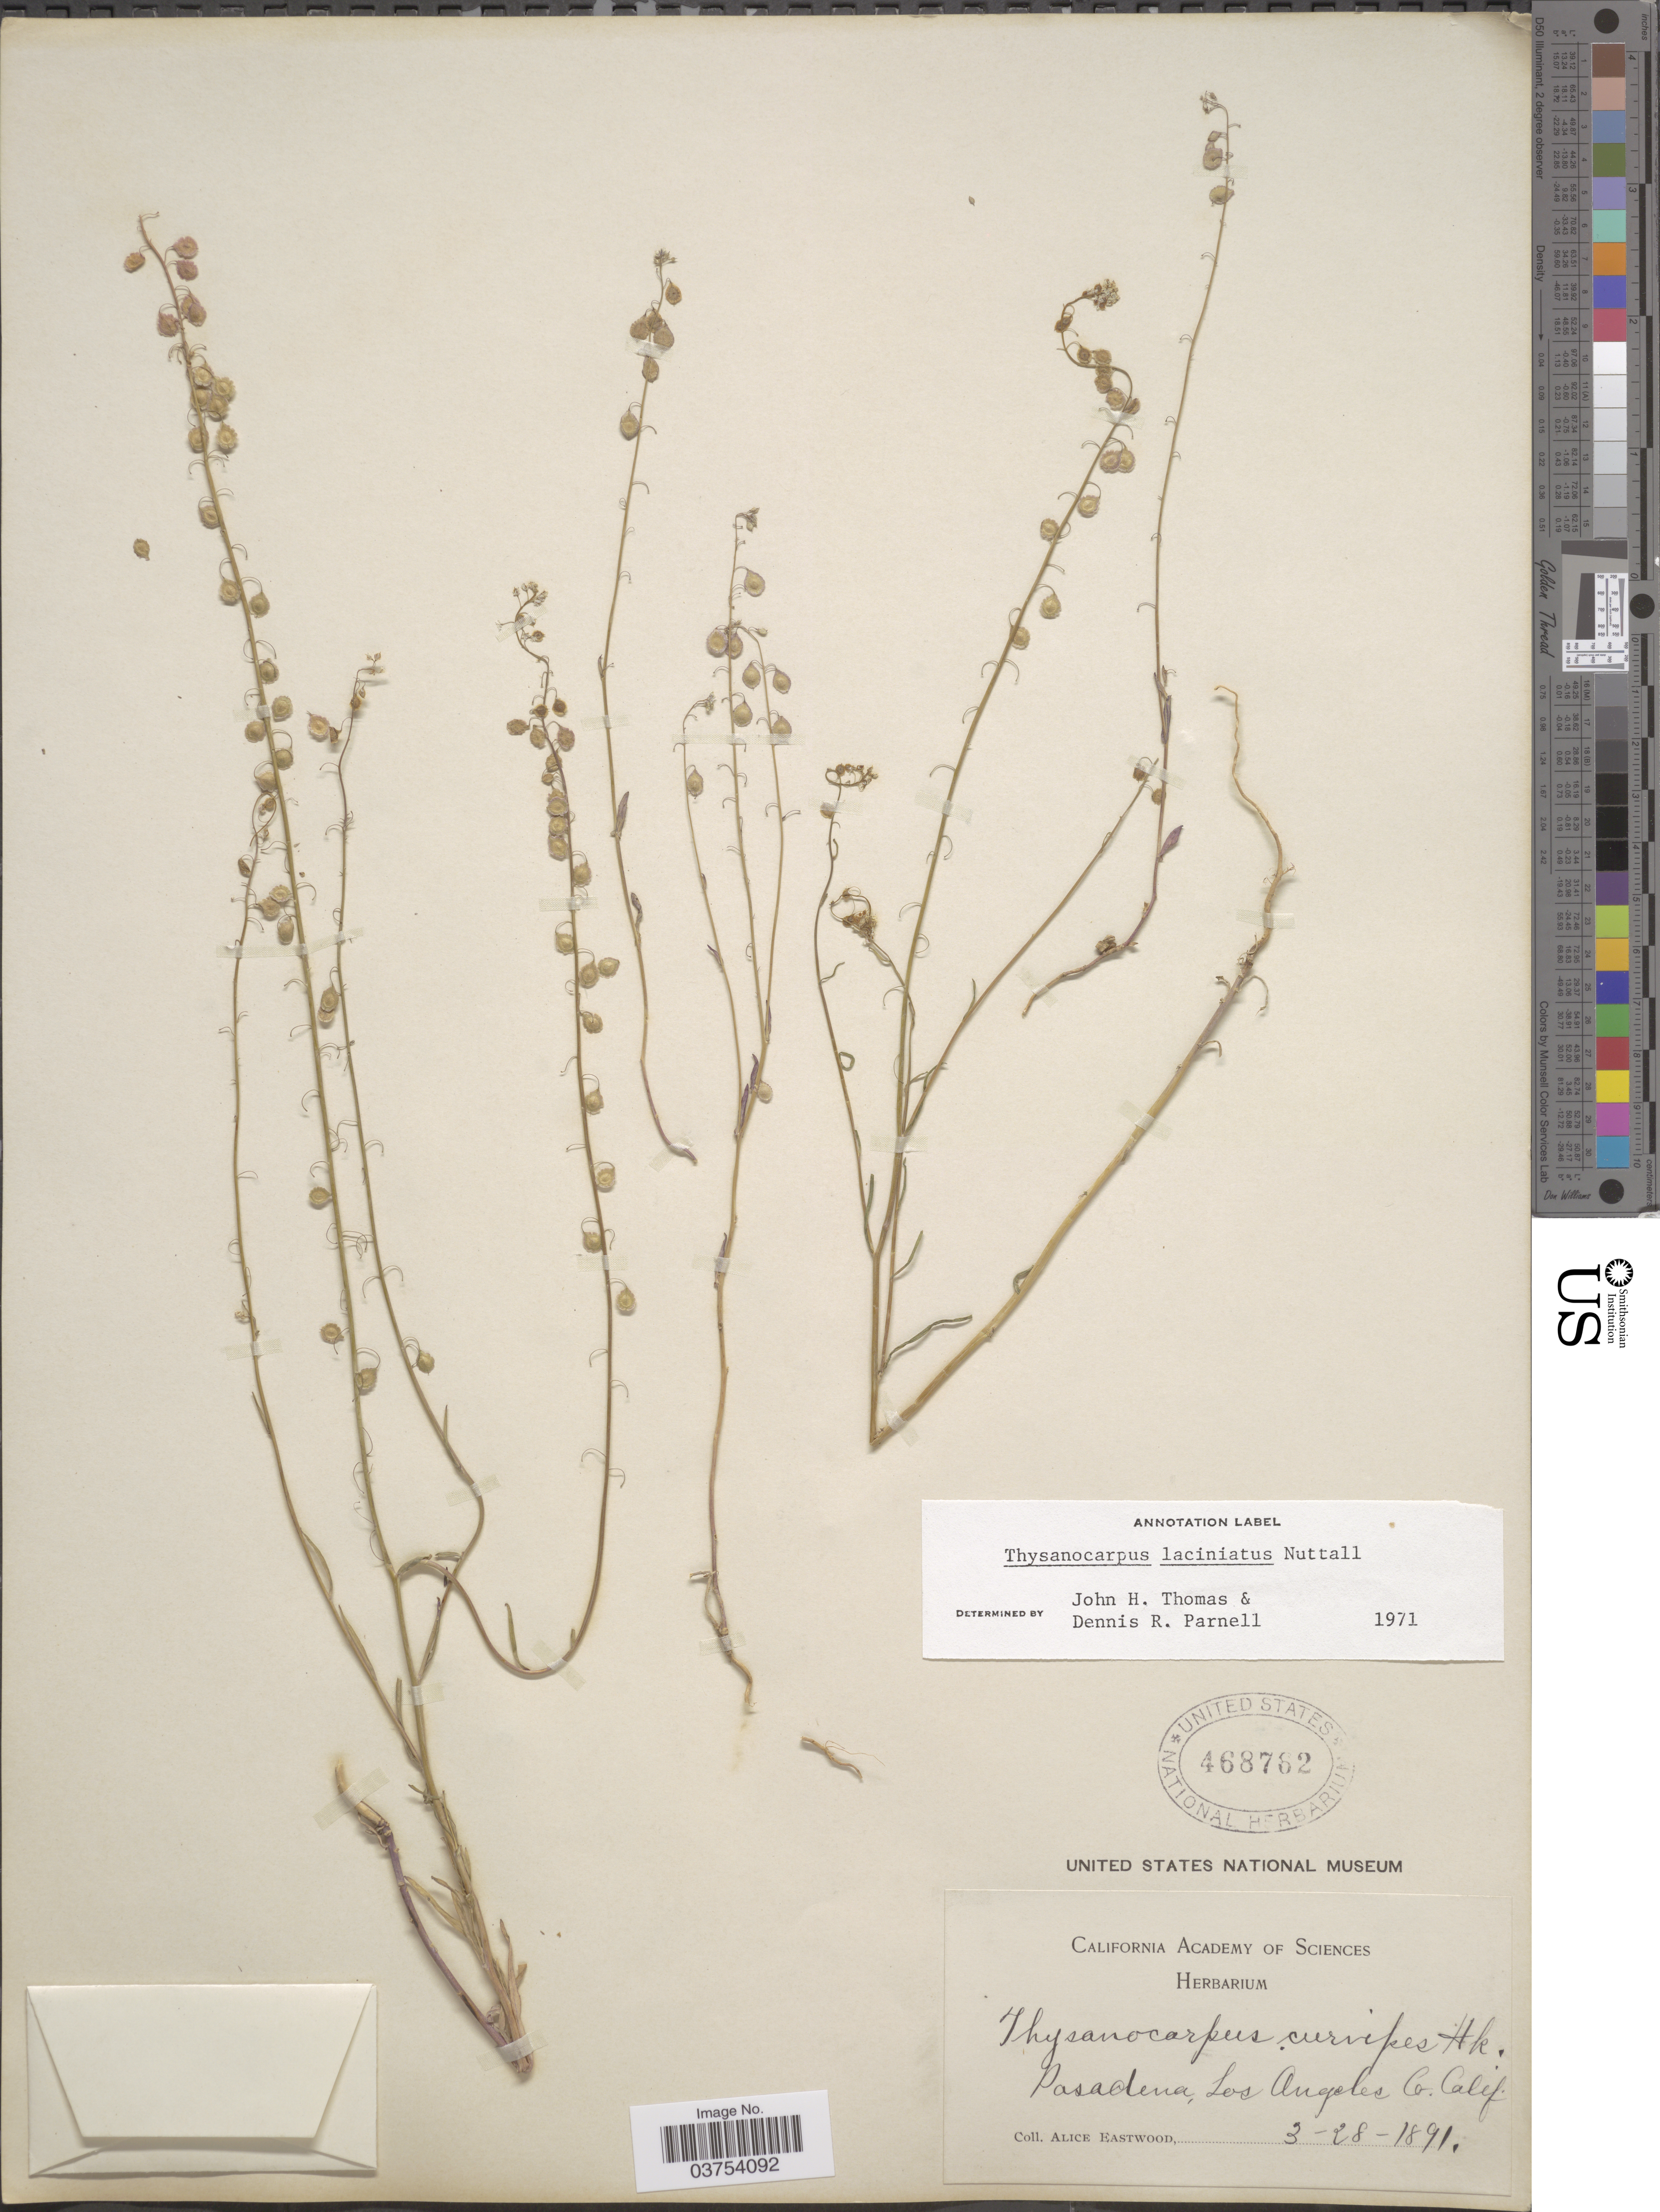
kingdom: Plantae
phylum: Tracheophyta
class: Magnoliopsida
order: Brassicales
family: Brassicaceae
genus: Thysanocarpus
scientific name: Thysanocarpus laciniatus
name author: Nutt. in Torr. & A. Gray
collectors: A. Eastwood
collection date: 1891-03-28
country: United States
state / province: California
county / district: Los Angeles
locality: Pasadena, Los Angeles Co.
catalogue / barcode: US 468762